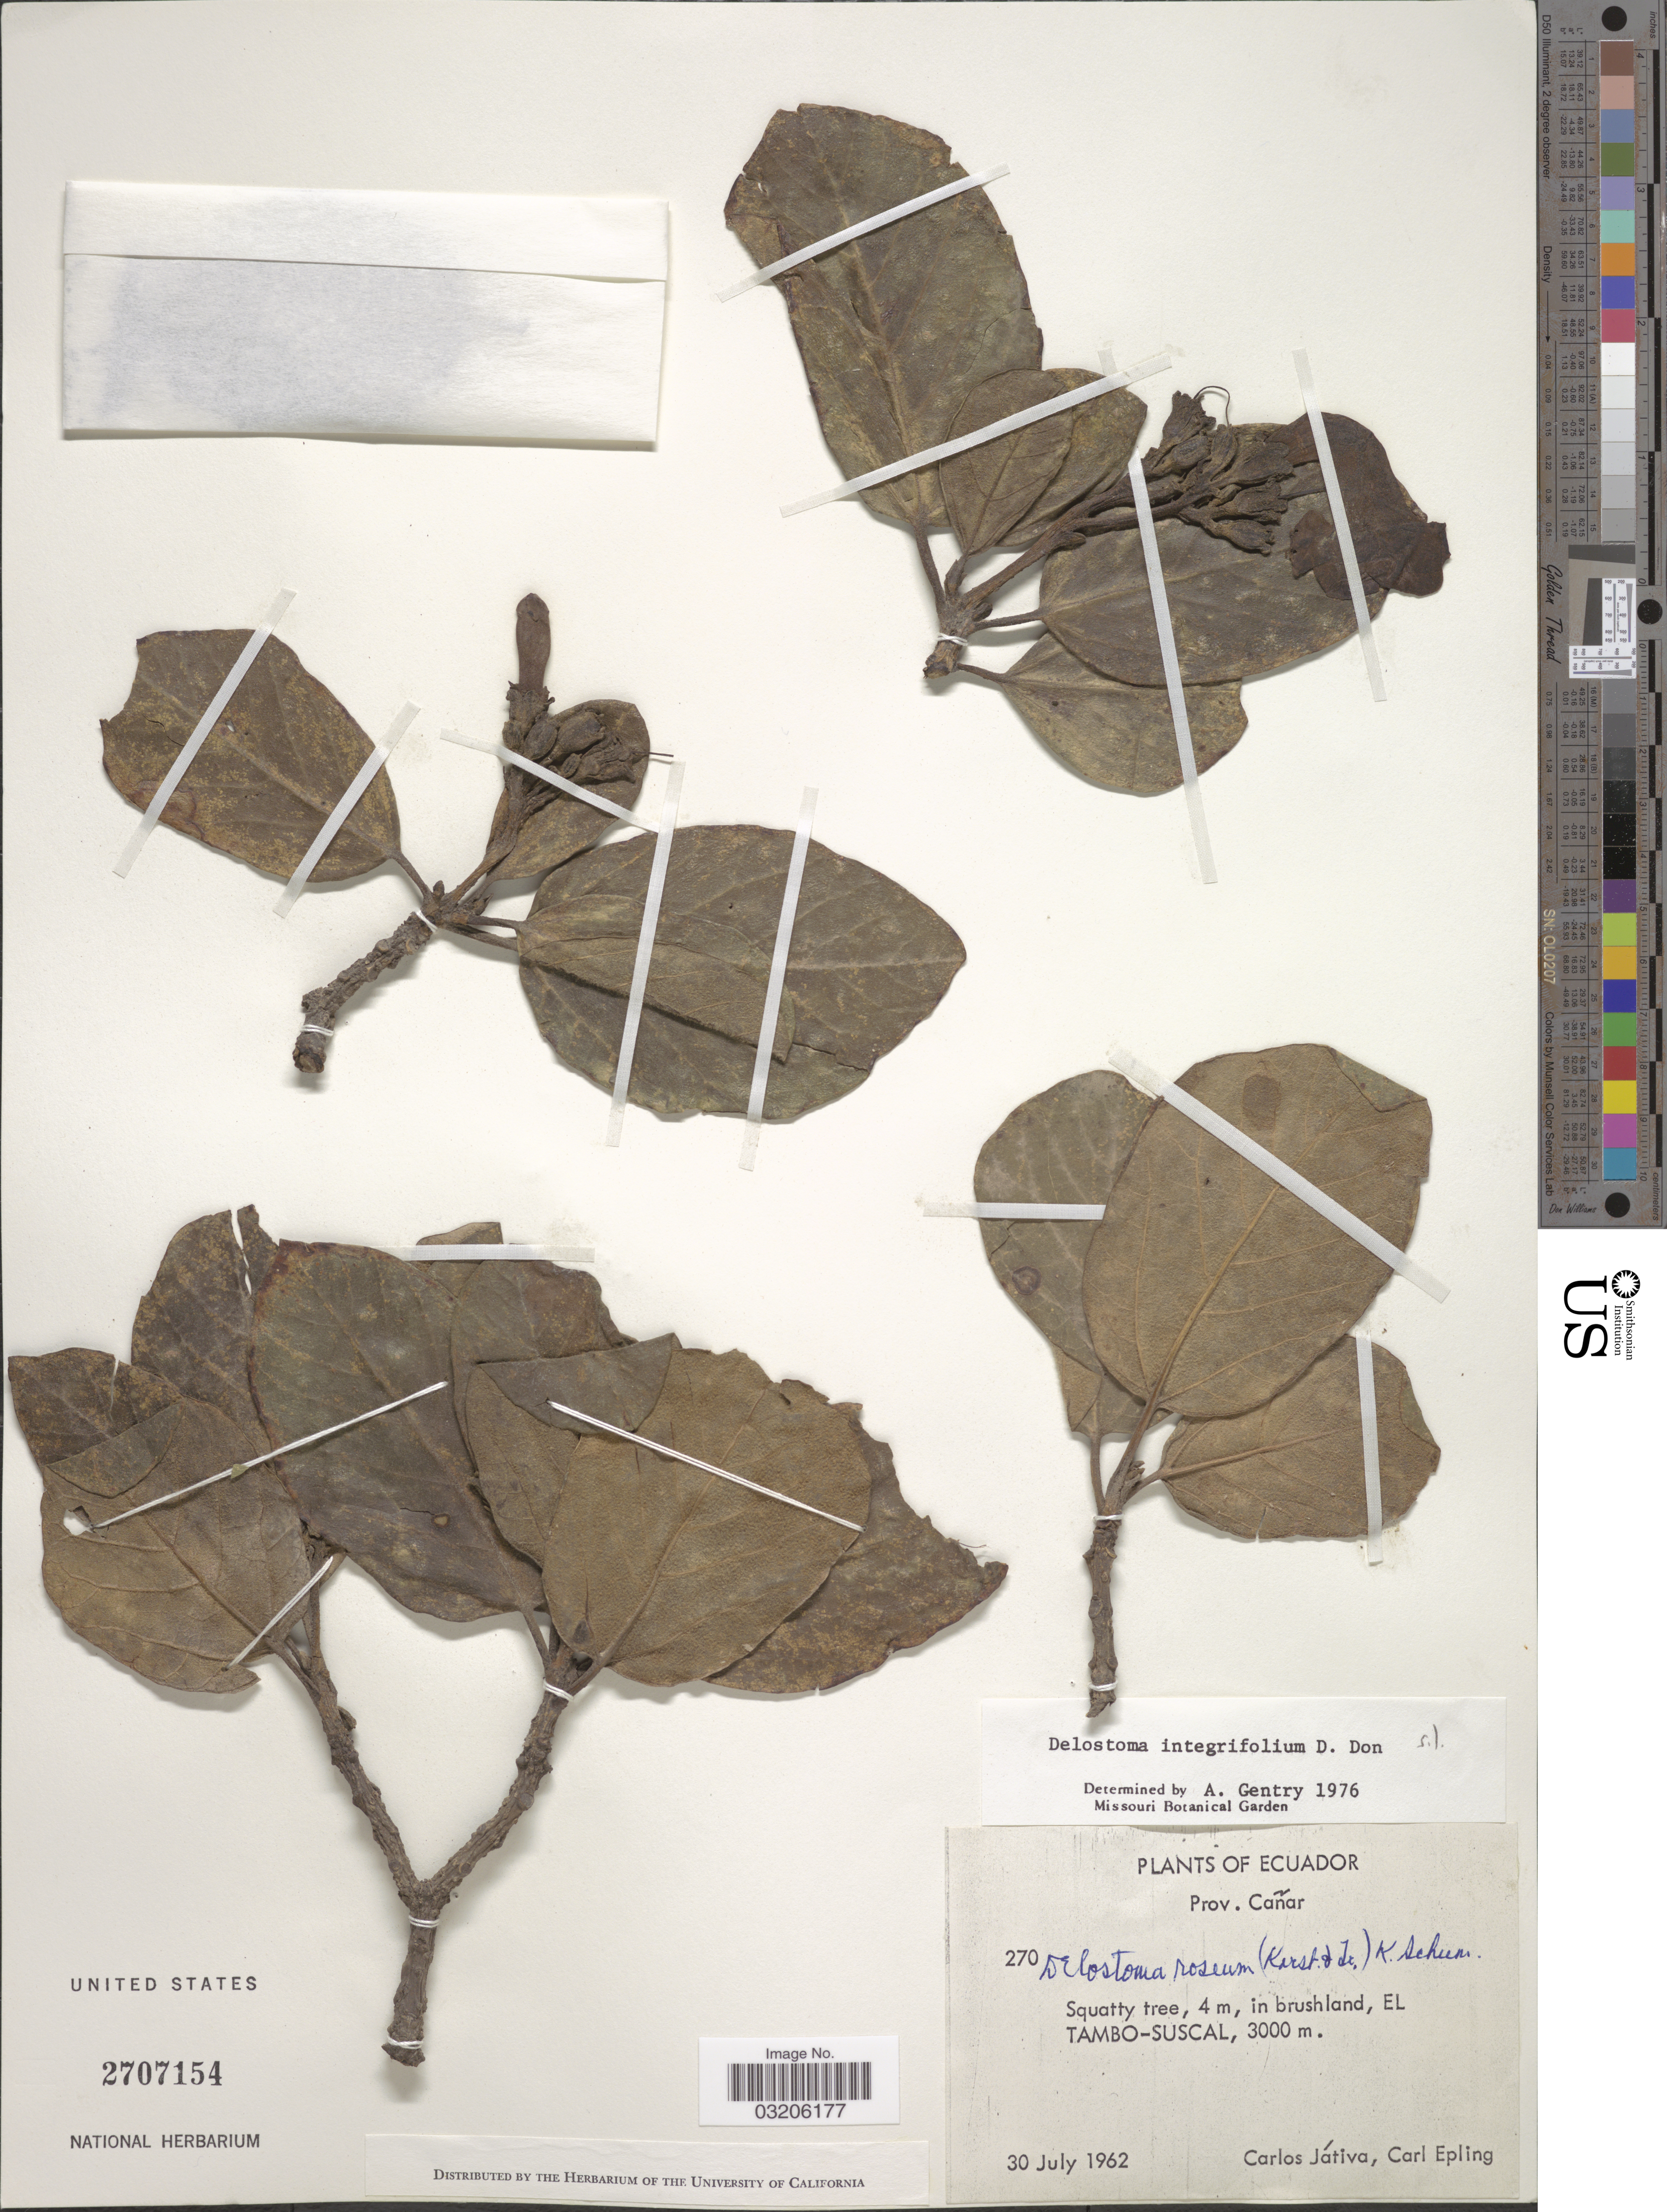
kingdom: Plantae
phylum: Tracheophyta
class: Magnoliopsida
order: Lamiales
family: Bignoniaceae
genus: Delostoma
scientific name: Delostoma integrifolium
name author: D. Don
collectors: C. D. Játiva & C. C. Epling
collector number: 270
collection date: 1962-07-30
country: Ecuador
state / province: Cañar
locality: El Tambo-Suscal.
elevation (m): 3000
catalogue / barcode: US 2707154